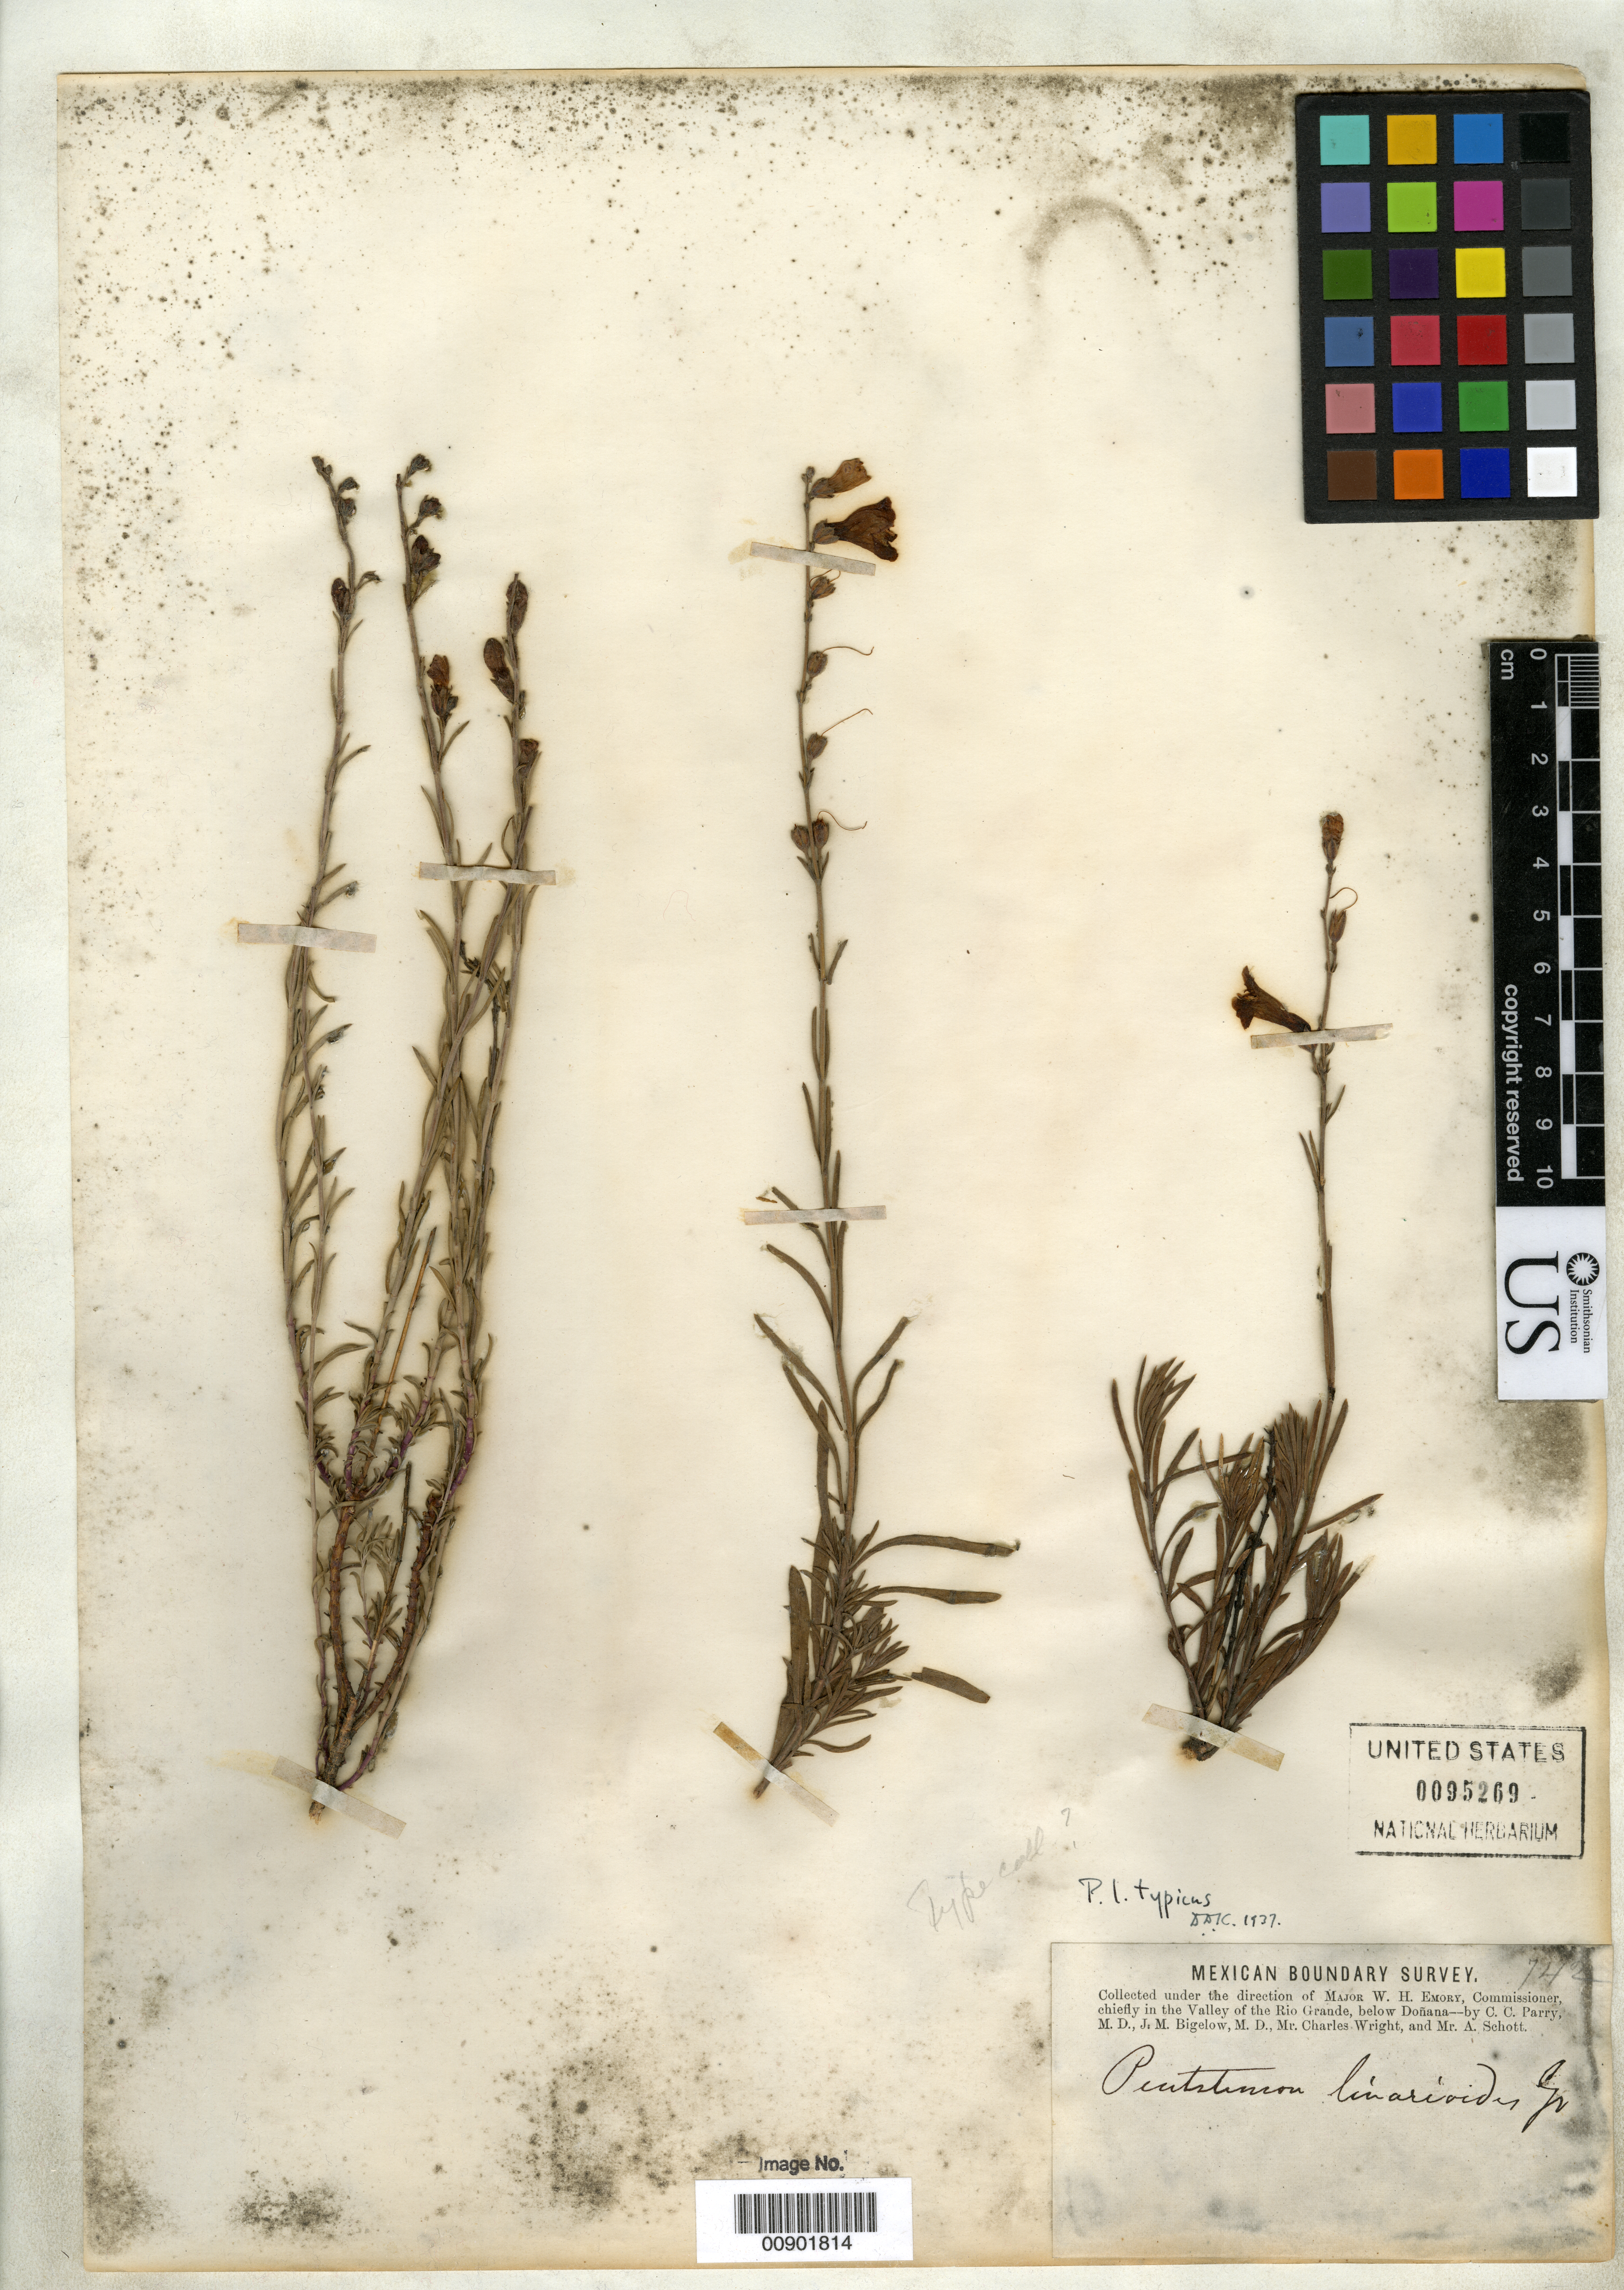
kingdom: Plantae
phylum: Tracheophyta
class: Magnoliopsida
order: Lamiales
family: Plantaginaceae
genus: Penstemon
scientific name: Penstemon linarioides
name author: A. Gray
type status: Possible Syntype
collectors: C. C. Parry, J. M. Bigelow, C. Wright & A. C. V. Schott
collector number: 742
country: United States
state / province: Texas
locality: Collected… chiefly in the Valley of the Rio Grande, below Doñana.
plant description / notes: Lectotype is Wright 1472, designated by D.D. Keck, Bull. Torrey Bot. Club 64: 377 (1937).; Mexican Boundary Survey. Collected under the direction of Major W.H. Emory, Commissioner.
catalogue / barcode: US 95269